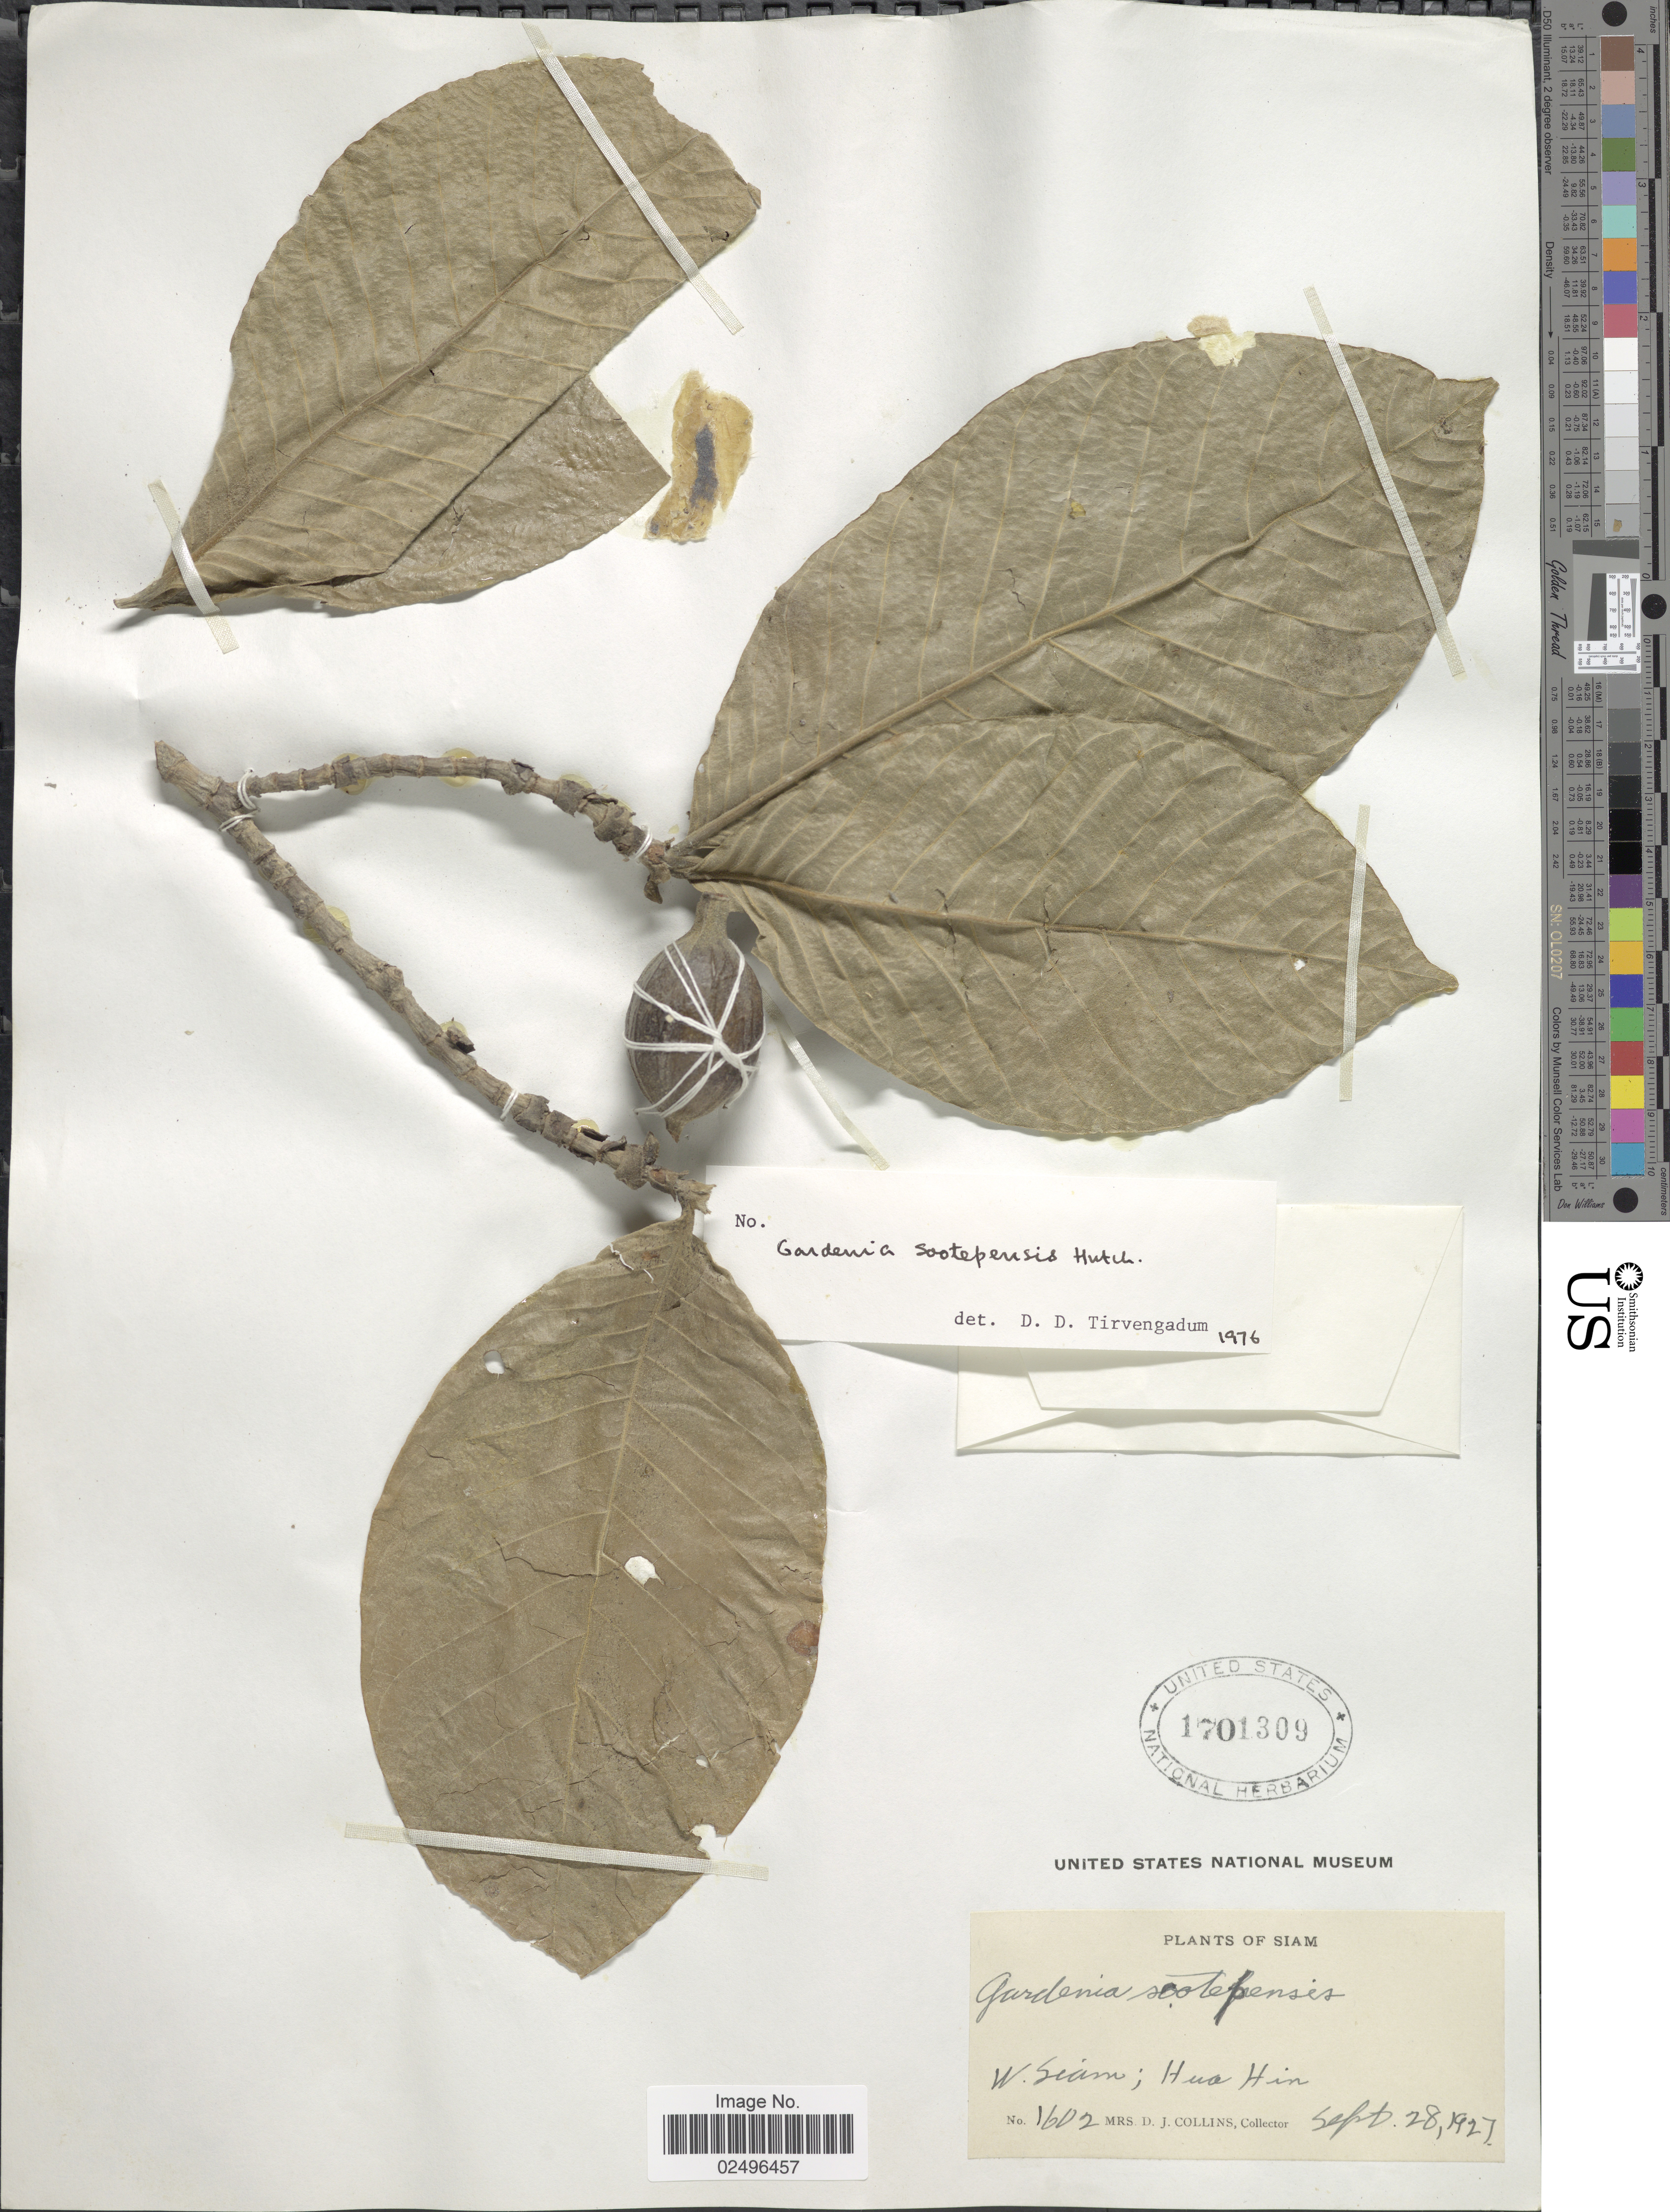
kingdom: Plantae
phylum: Tracheophyta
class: Magnoliopsida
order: Gentianales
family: Rubiaceae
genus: Gardenia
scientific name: Gardenia sootepensis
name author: Hutch.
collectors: Mrs. D. J. Collins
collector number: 1602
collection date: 1927-09-28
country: Thailand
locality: Siam, W. Siam, Hua Hin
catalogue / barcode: US 1701309